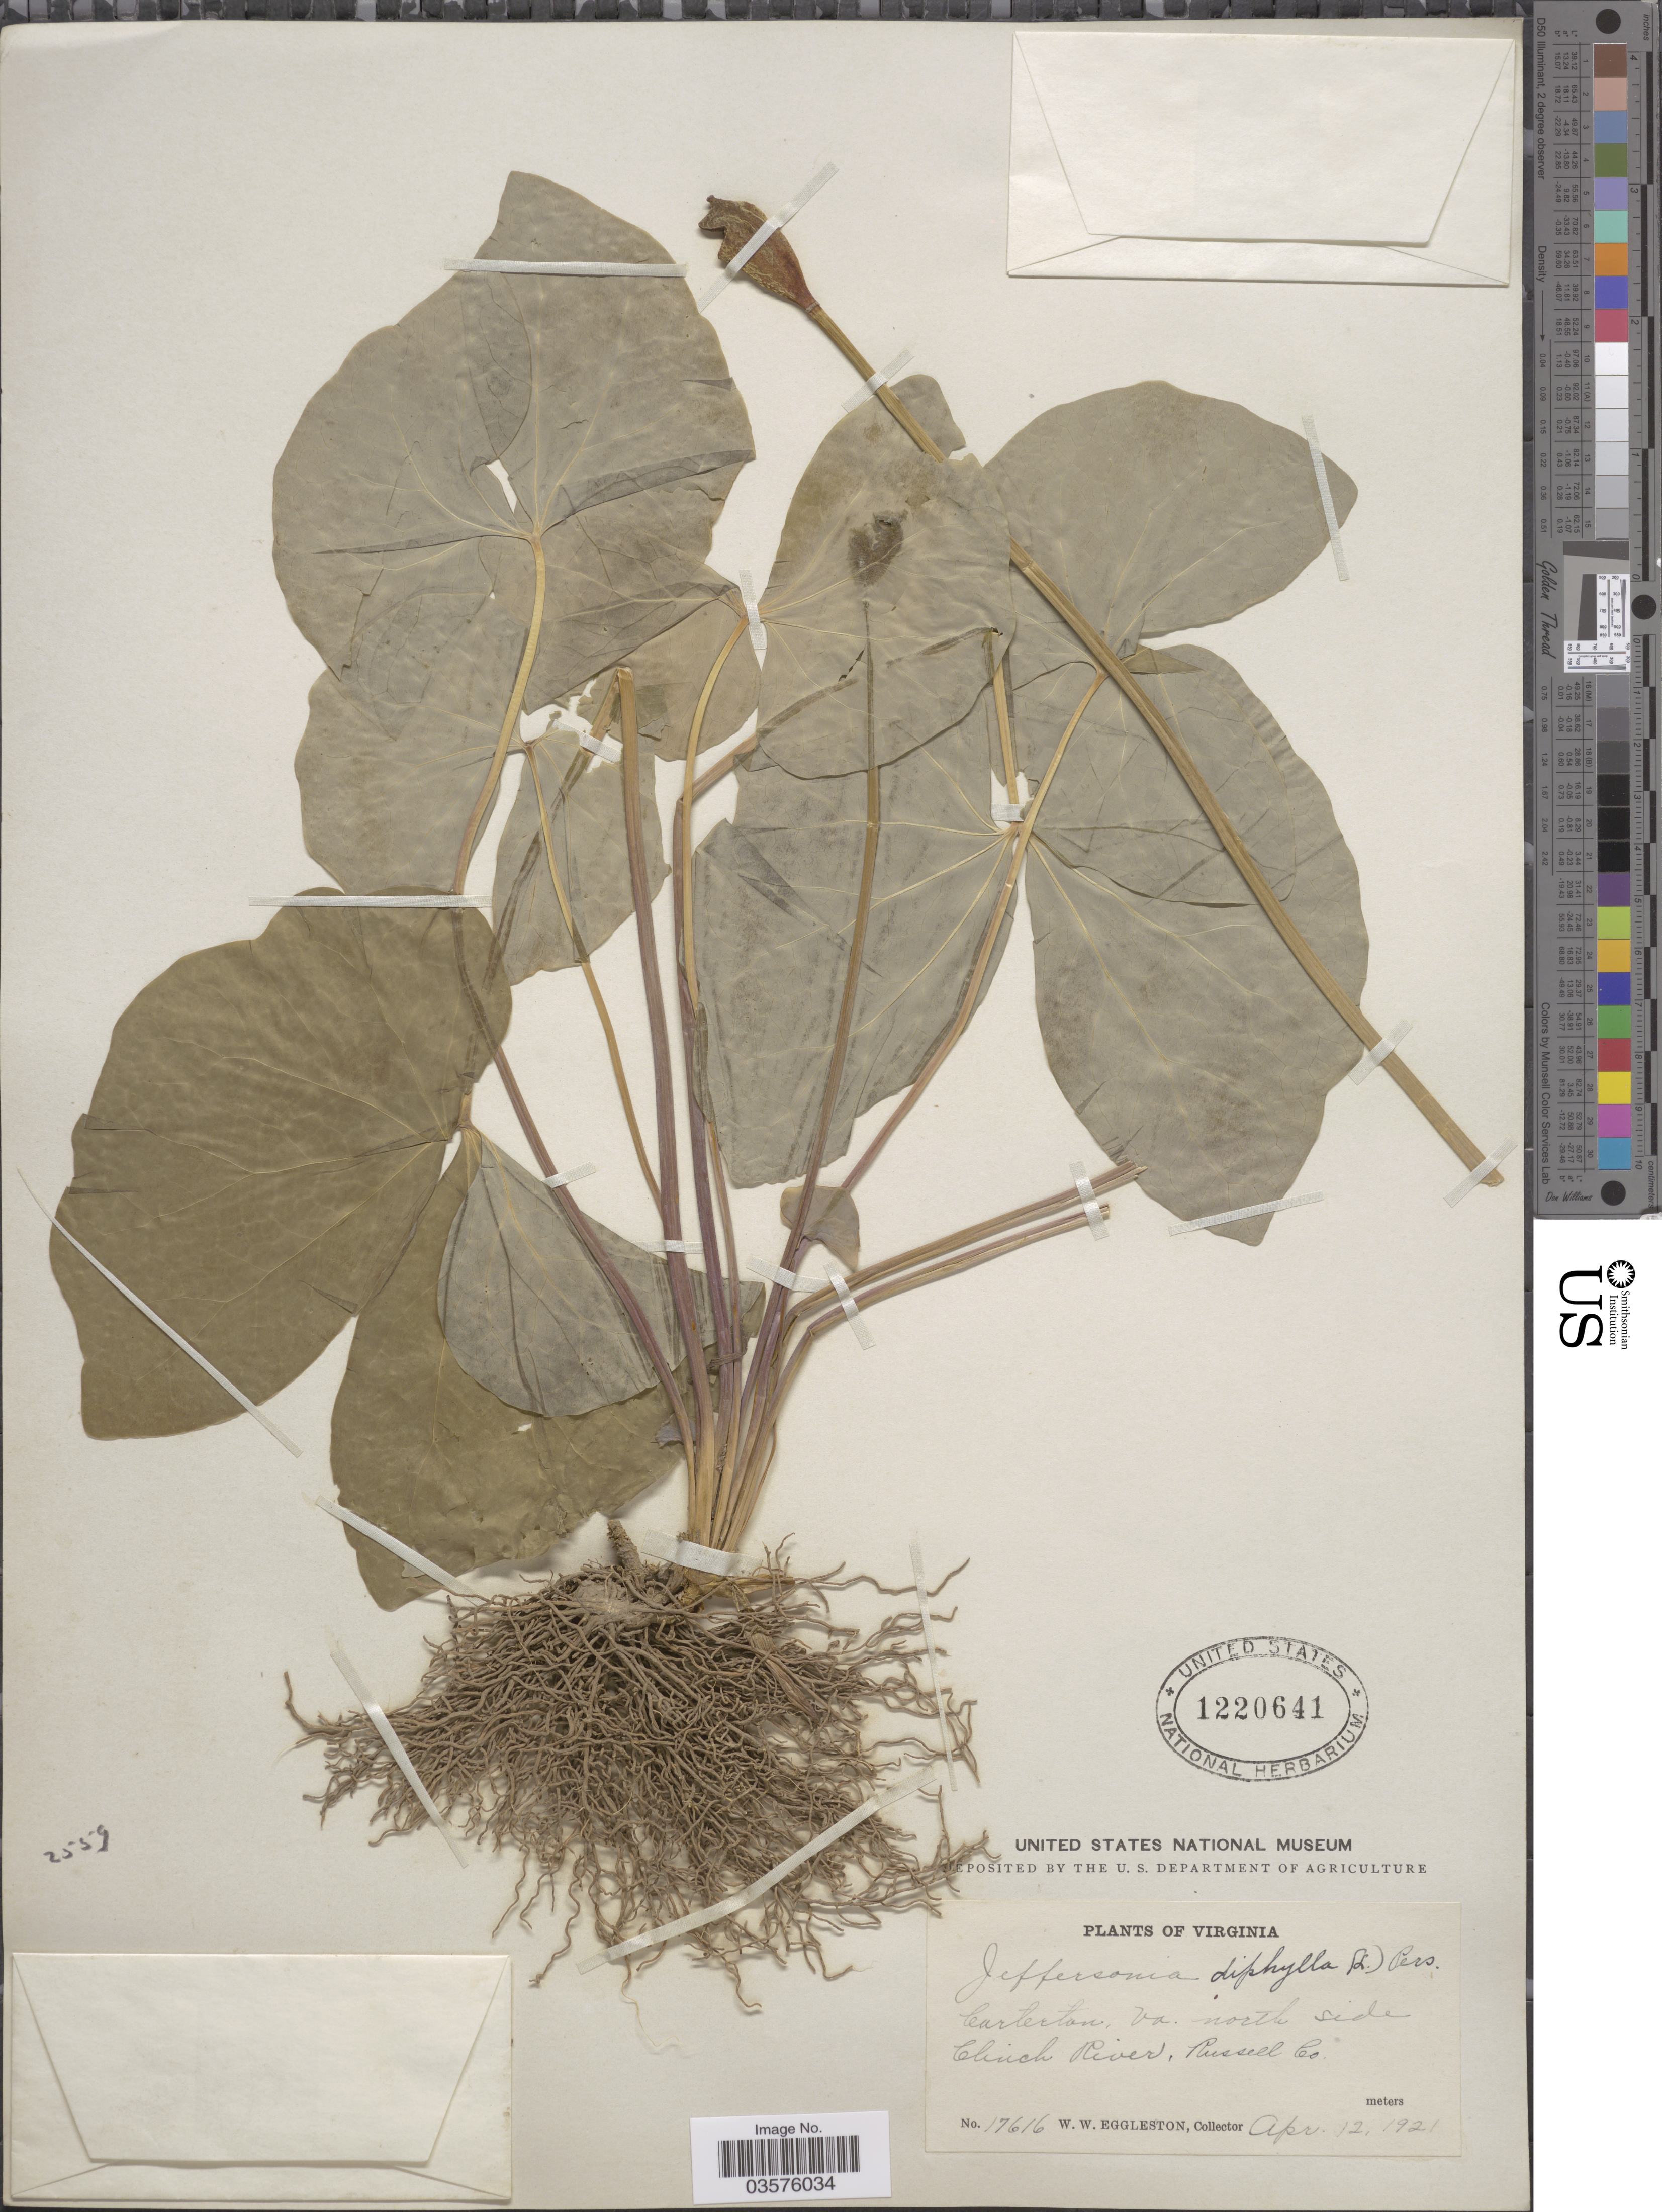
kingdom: Plantae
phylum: Tracheophyta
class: Magnoliopsida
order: Ranunculales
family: Berberidaceae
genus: Jeffersonia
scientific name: Jeffersonia diphylla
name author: (L.) Pers.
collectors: W. W. Eggleston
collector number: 17616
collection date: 1921-04-12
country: United States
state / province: Virginia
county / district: Russell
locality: Carterton. North side Clinch River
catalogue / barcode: US 1220641